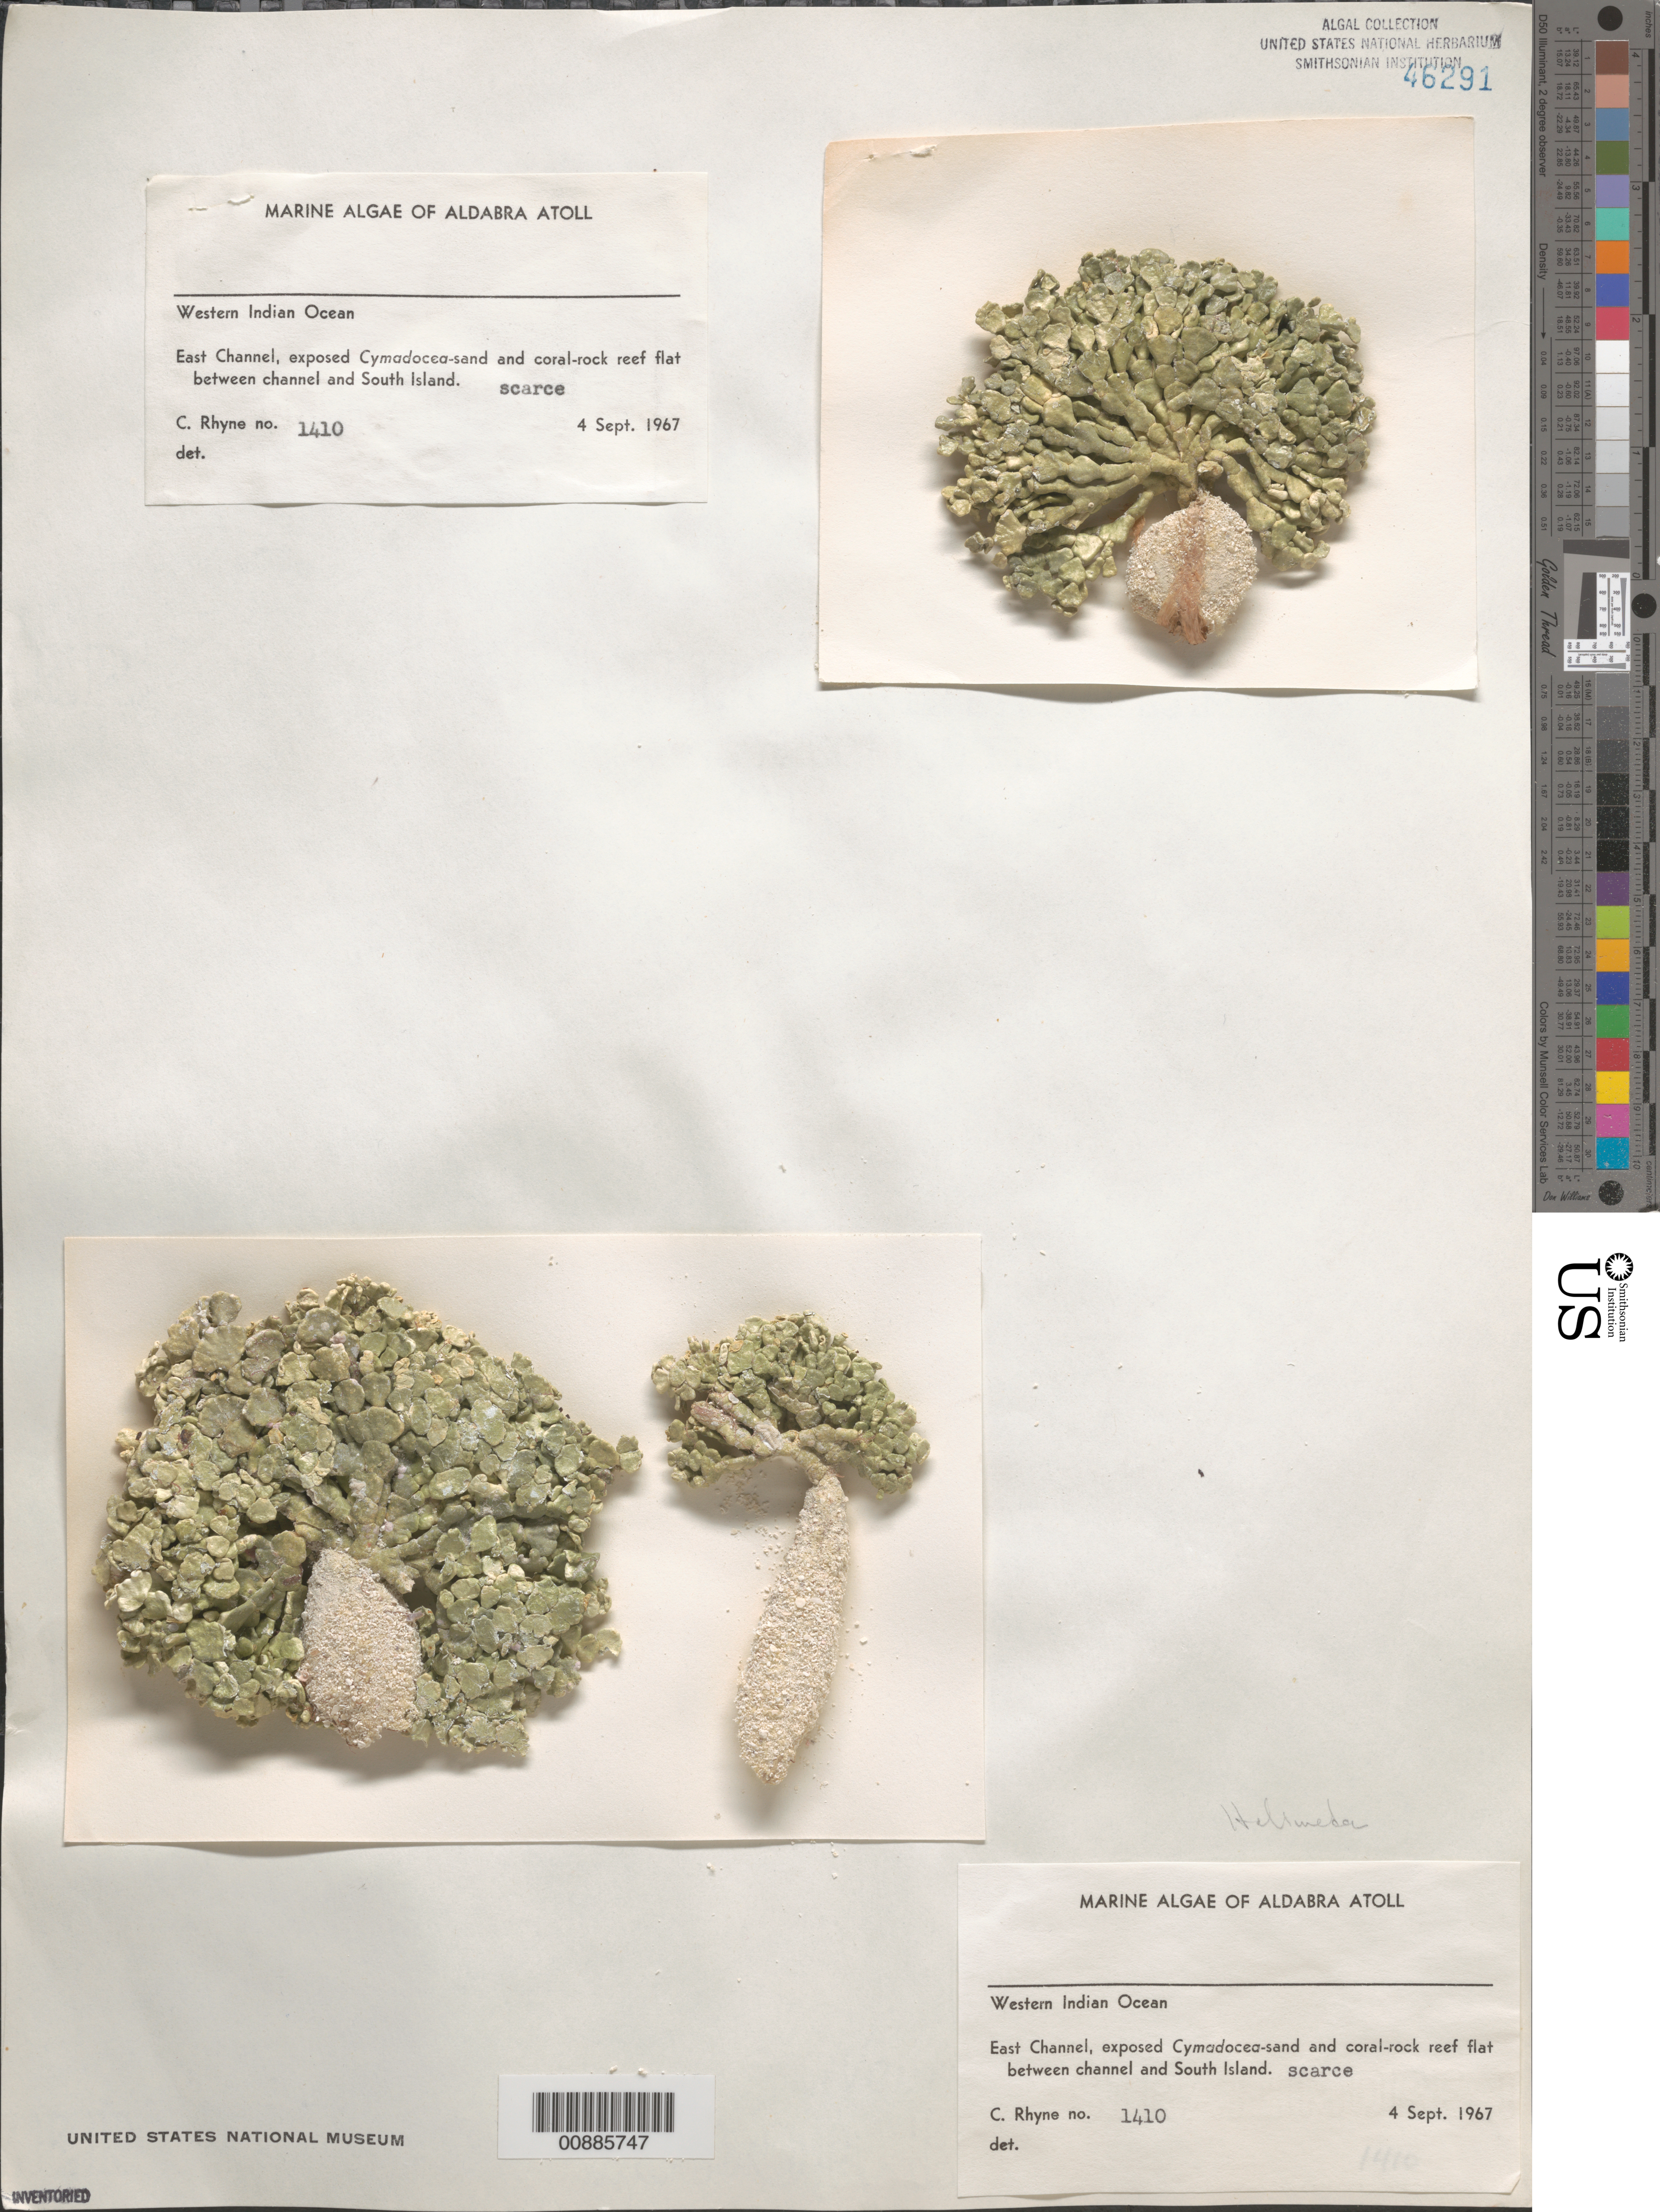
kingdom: Plantae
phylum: Chlorophyta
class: Ulvophyceae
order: Bryopsidales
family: Halimedaceae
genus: Halimeda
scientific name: Halimeda sp.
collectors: C. Rhyne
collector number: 1410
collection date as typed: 04 Sep 1967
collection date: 1967-09-04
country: Seychelles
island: Aldabra Atoll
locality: East Channel, between channel and South Island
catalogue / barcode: US 46291